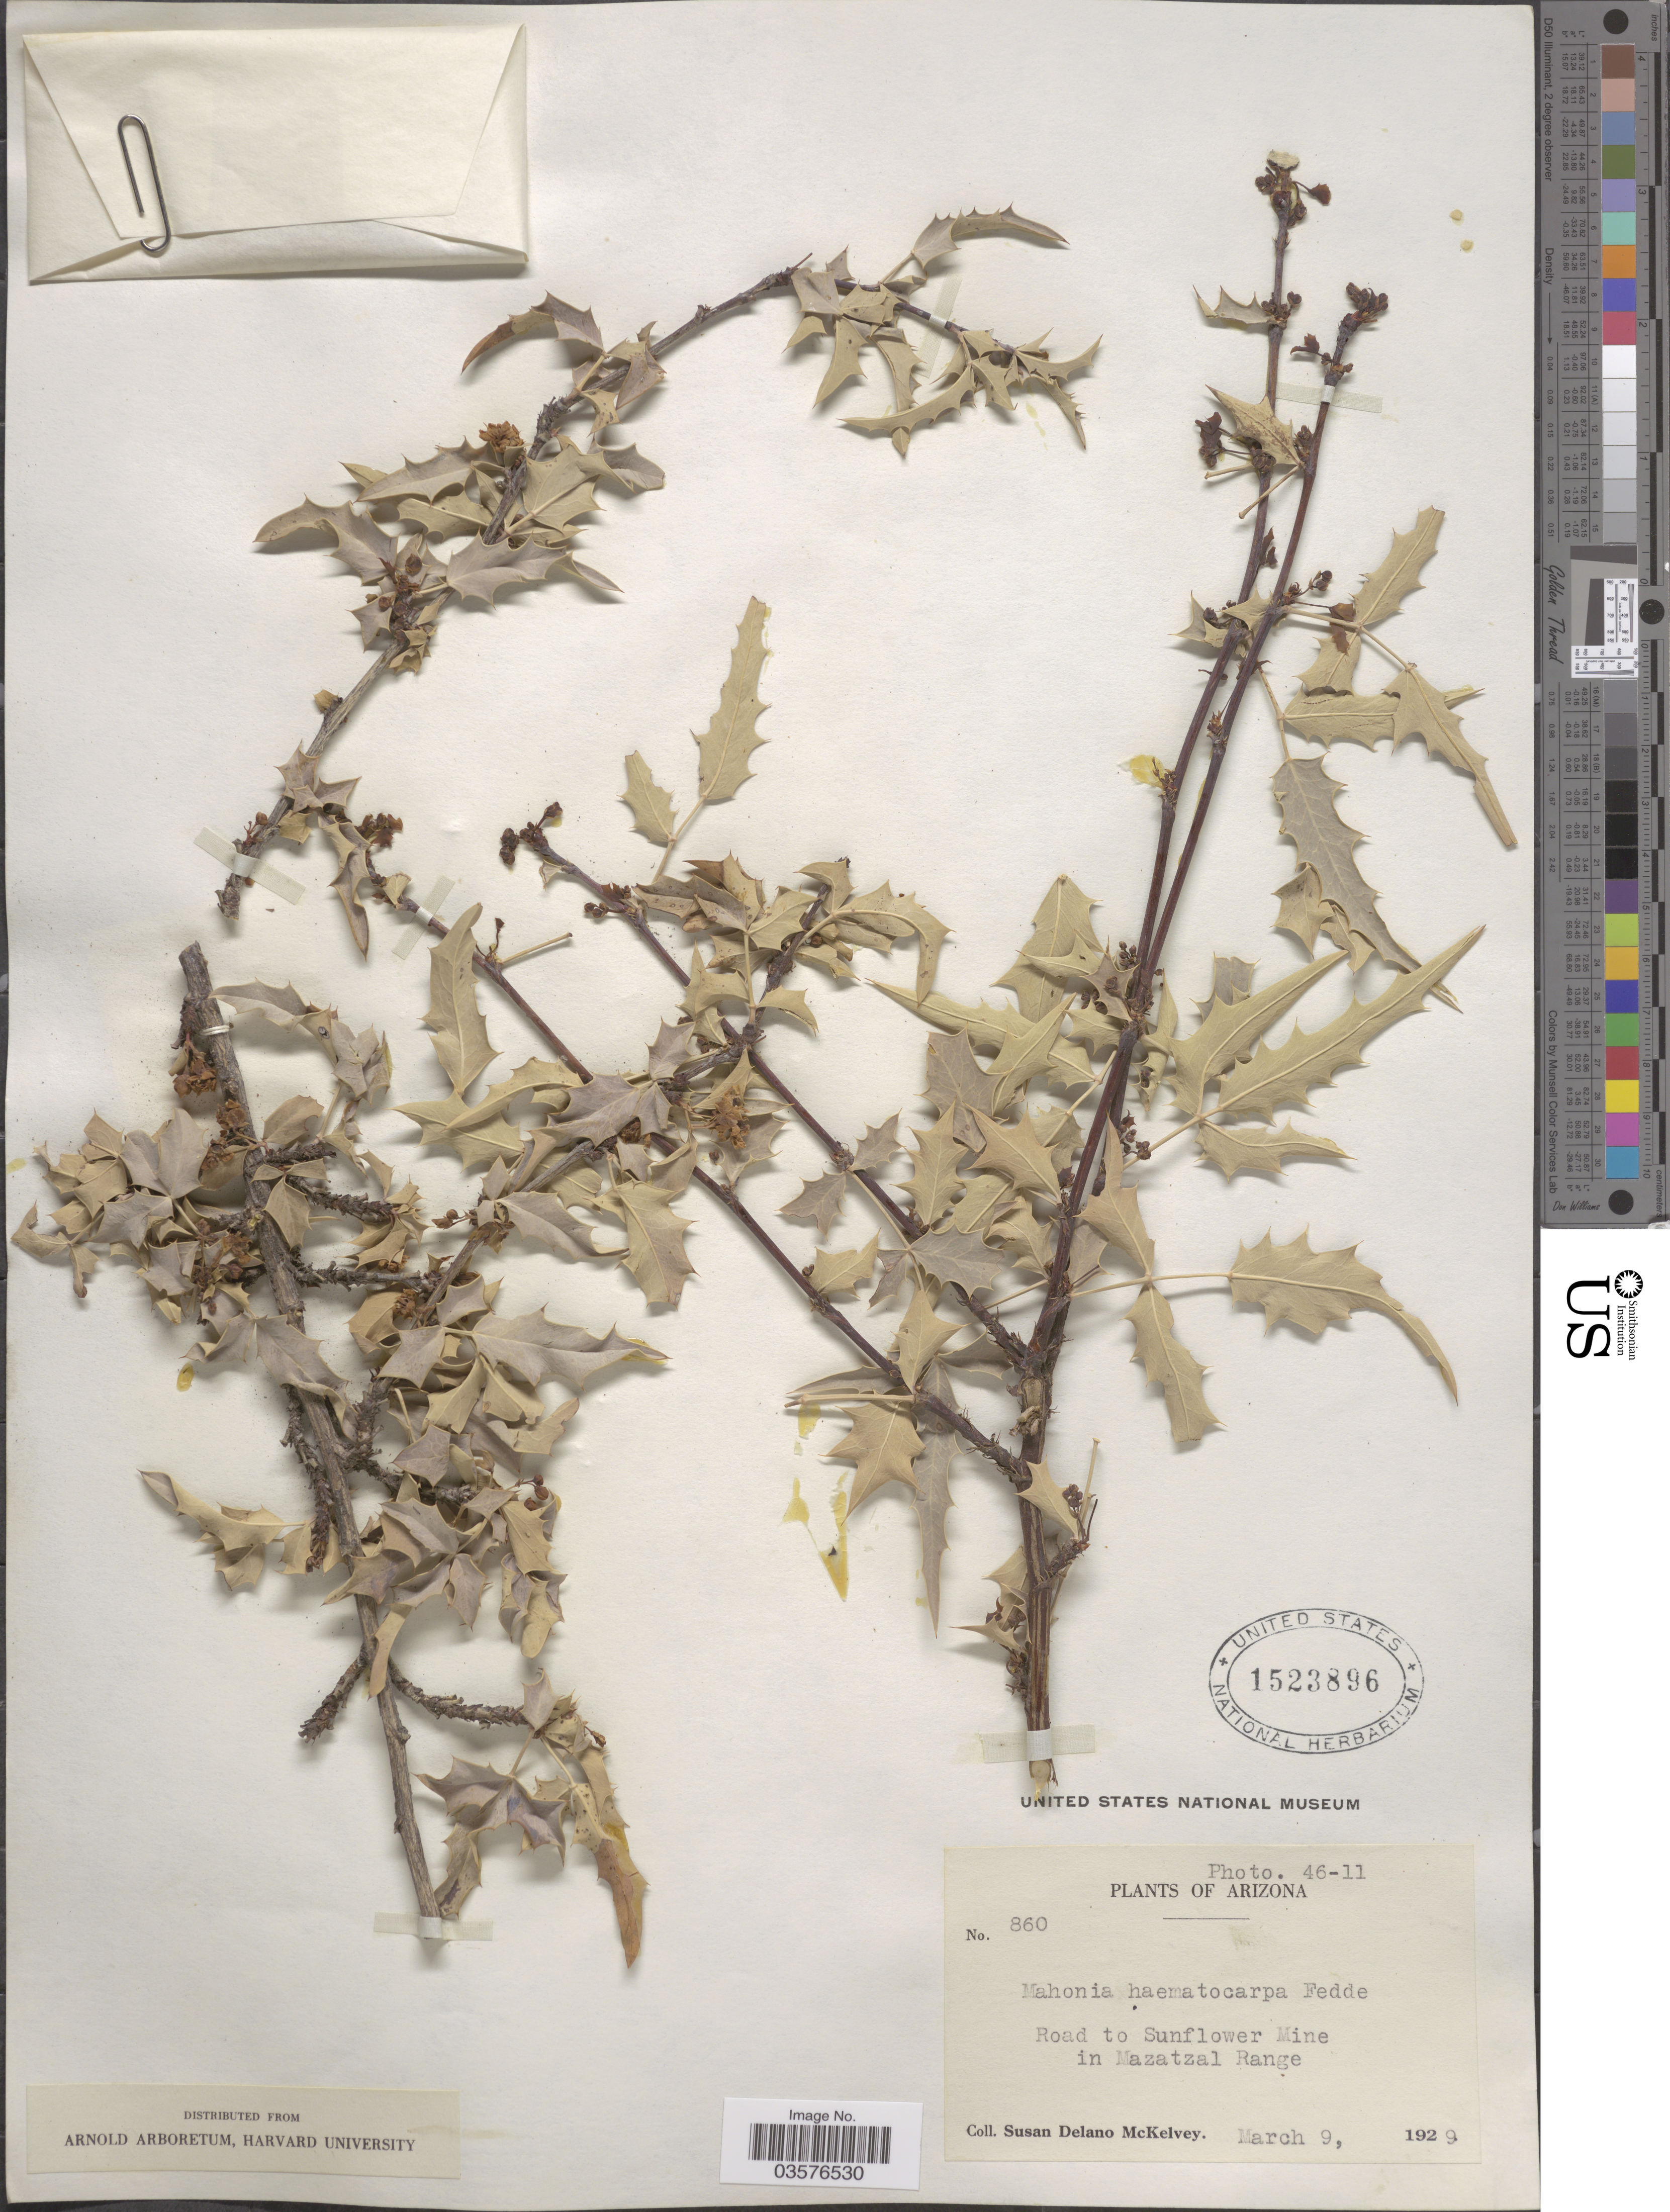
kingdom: Plantae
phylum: Tracheophyta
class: Magnoliopsida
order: Ranunculales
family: Berberidaceae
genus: Mahonia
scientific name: Mahonia haematocarpa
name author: (Wooton) Fedde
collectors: S. A. McKelvey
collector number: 860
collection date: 1929-03-09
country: United States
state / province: Arizona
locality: Road to Sunflower Mine in Mazatzal Range.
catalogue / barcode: US 1523896